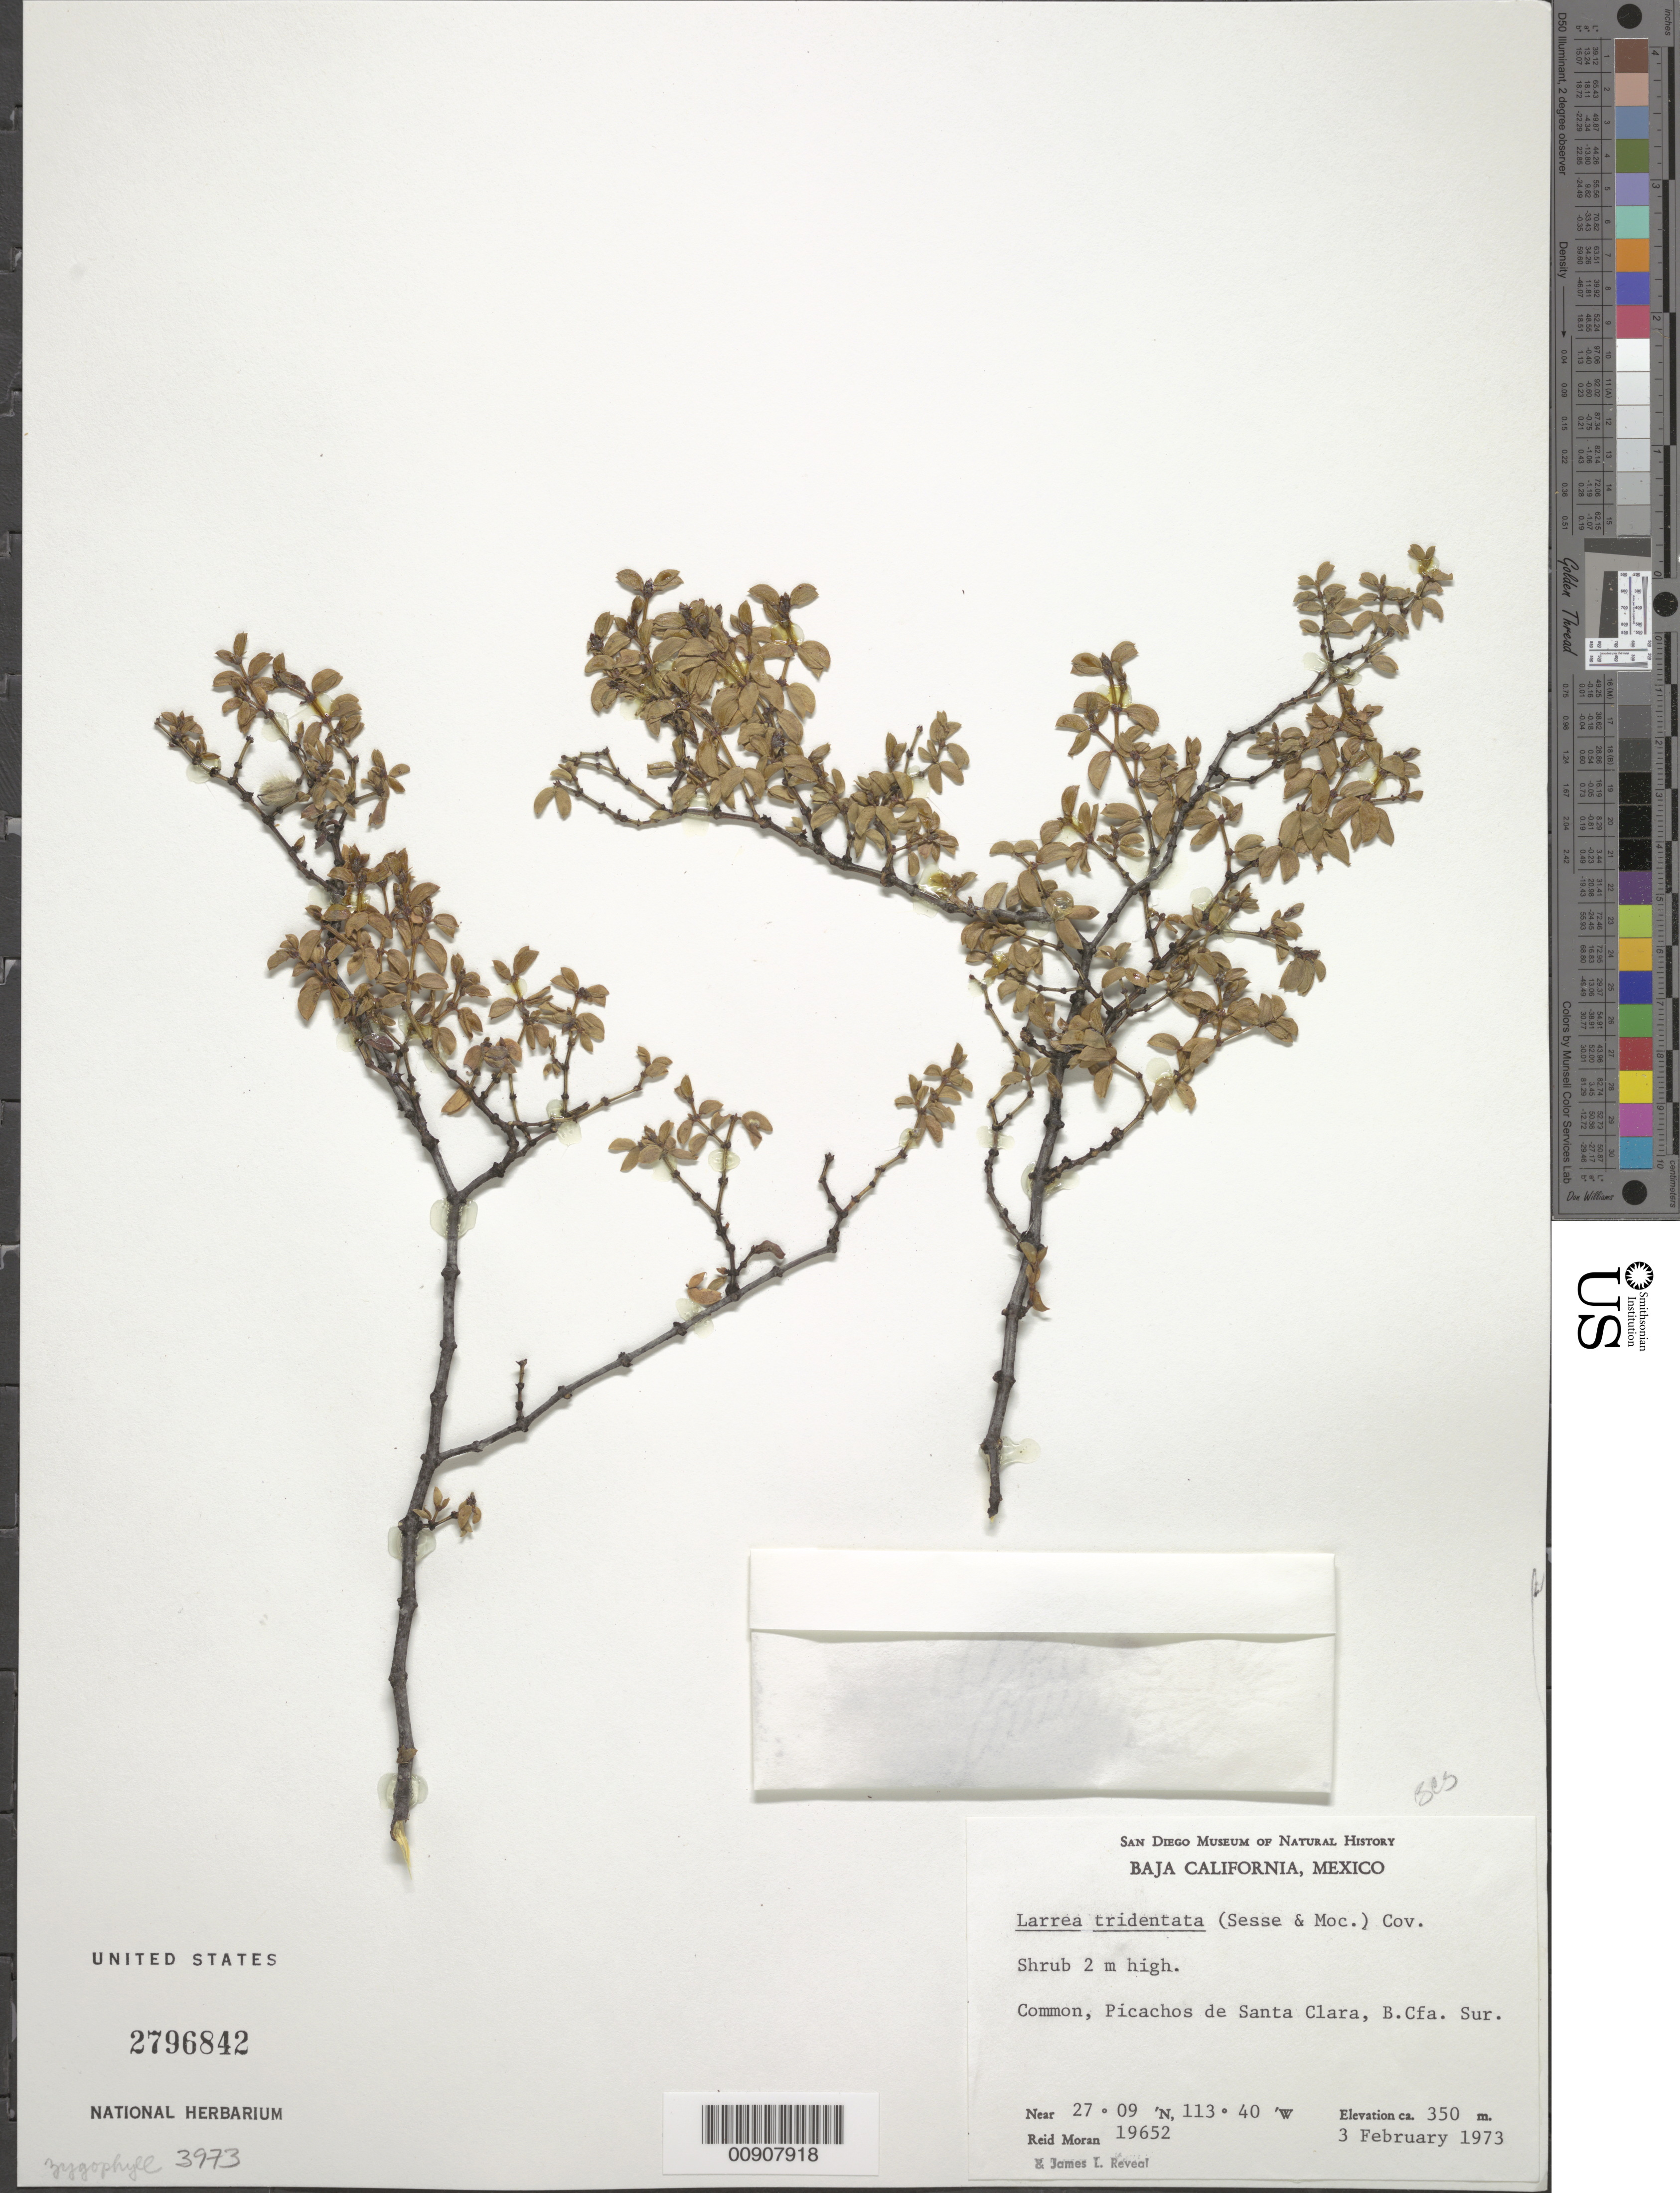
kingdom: Plantae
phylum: Tracheophyta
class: Magnoliopsida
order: Zygophyllales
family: Zygophyllaceae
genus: Larrea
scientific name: Larrea tridentata var. tridentata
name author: (Sessé & Moc. ex DC.) Coville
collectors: R. V. Moran & J. L. Reveal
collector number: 19652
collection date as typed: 03 Feb 1973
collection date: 1973-02-03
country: Mexico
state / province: Baja California Sur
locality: Picachos de Santa Clara, Baja California Sur.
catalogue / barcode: US 2796842